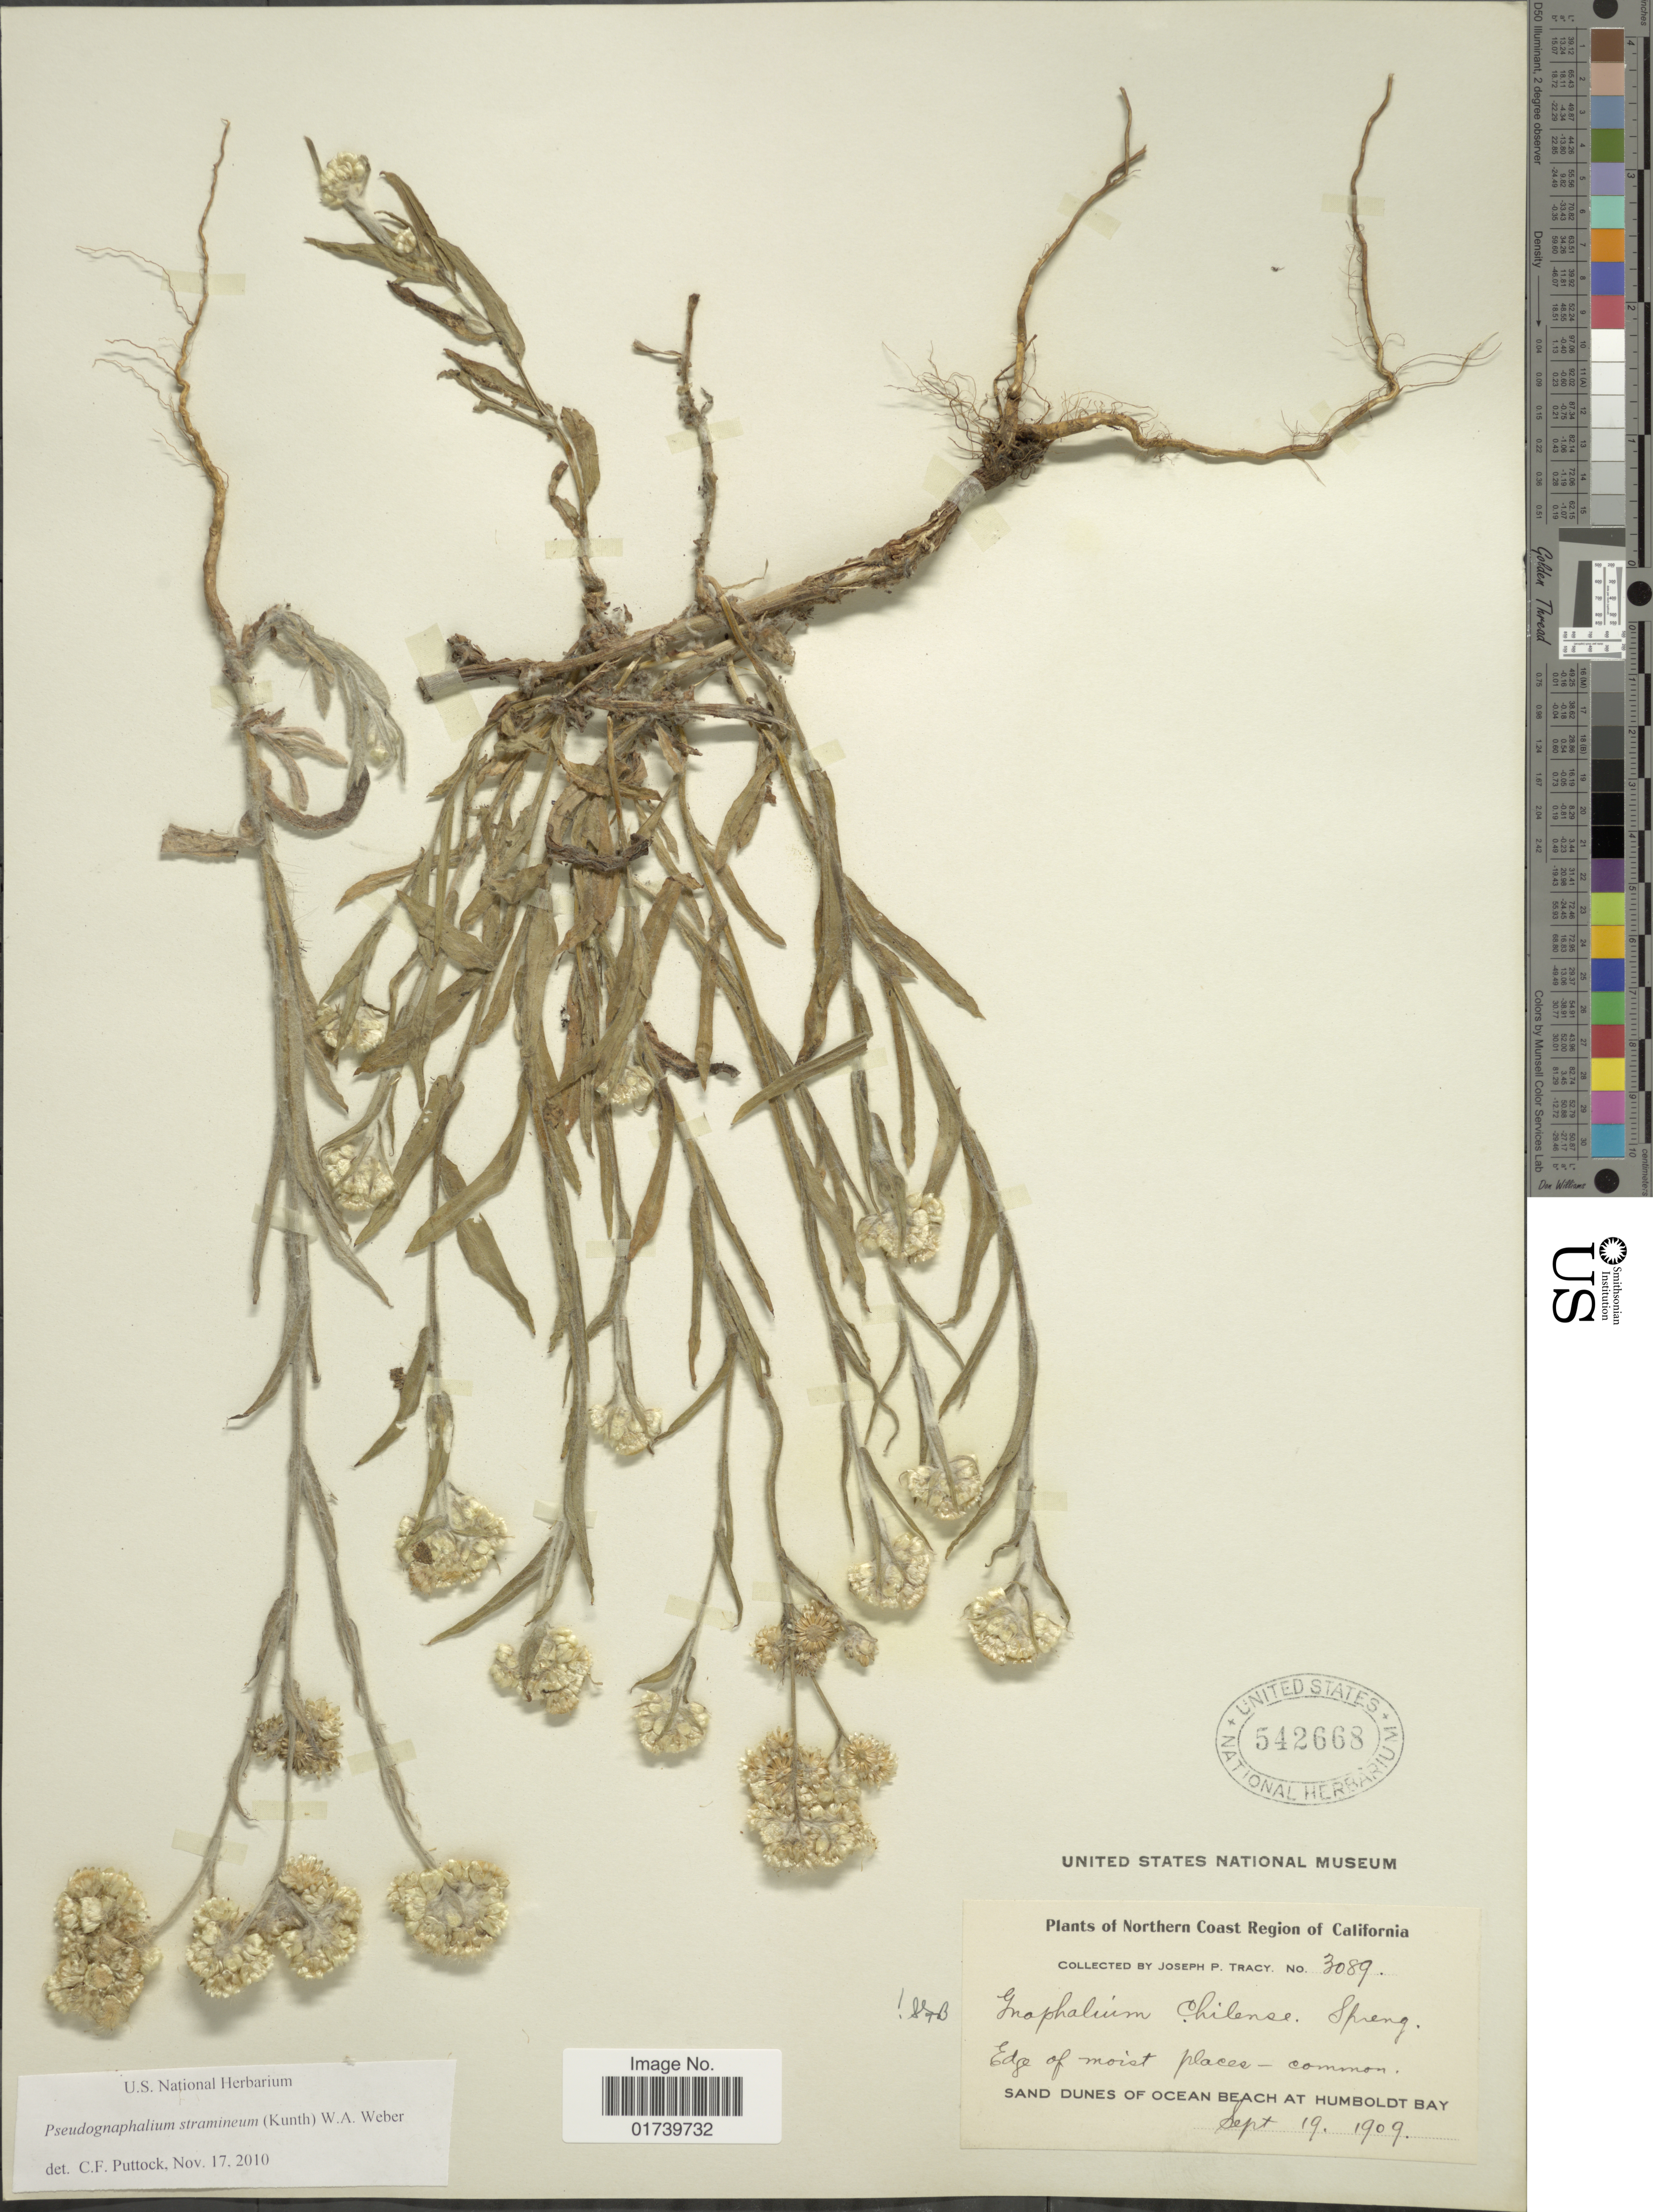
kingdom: Plantae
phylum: Tracheophyta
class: Magnoliopsida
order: Asterales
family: Asteraceae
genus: Pseudognaphalium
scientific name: Pseudognaphalium stramineum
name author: (Kunth) Anderb.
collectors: J. Tracy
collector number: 3089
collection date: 1909-09-19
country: United States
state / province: California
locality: Northern Coast Region. Sand Dunes of Ocean Beach at Humboldt Bay.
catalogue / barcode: US 542668